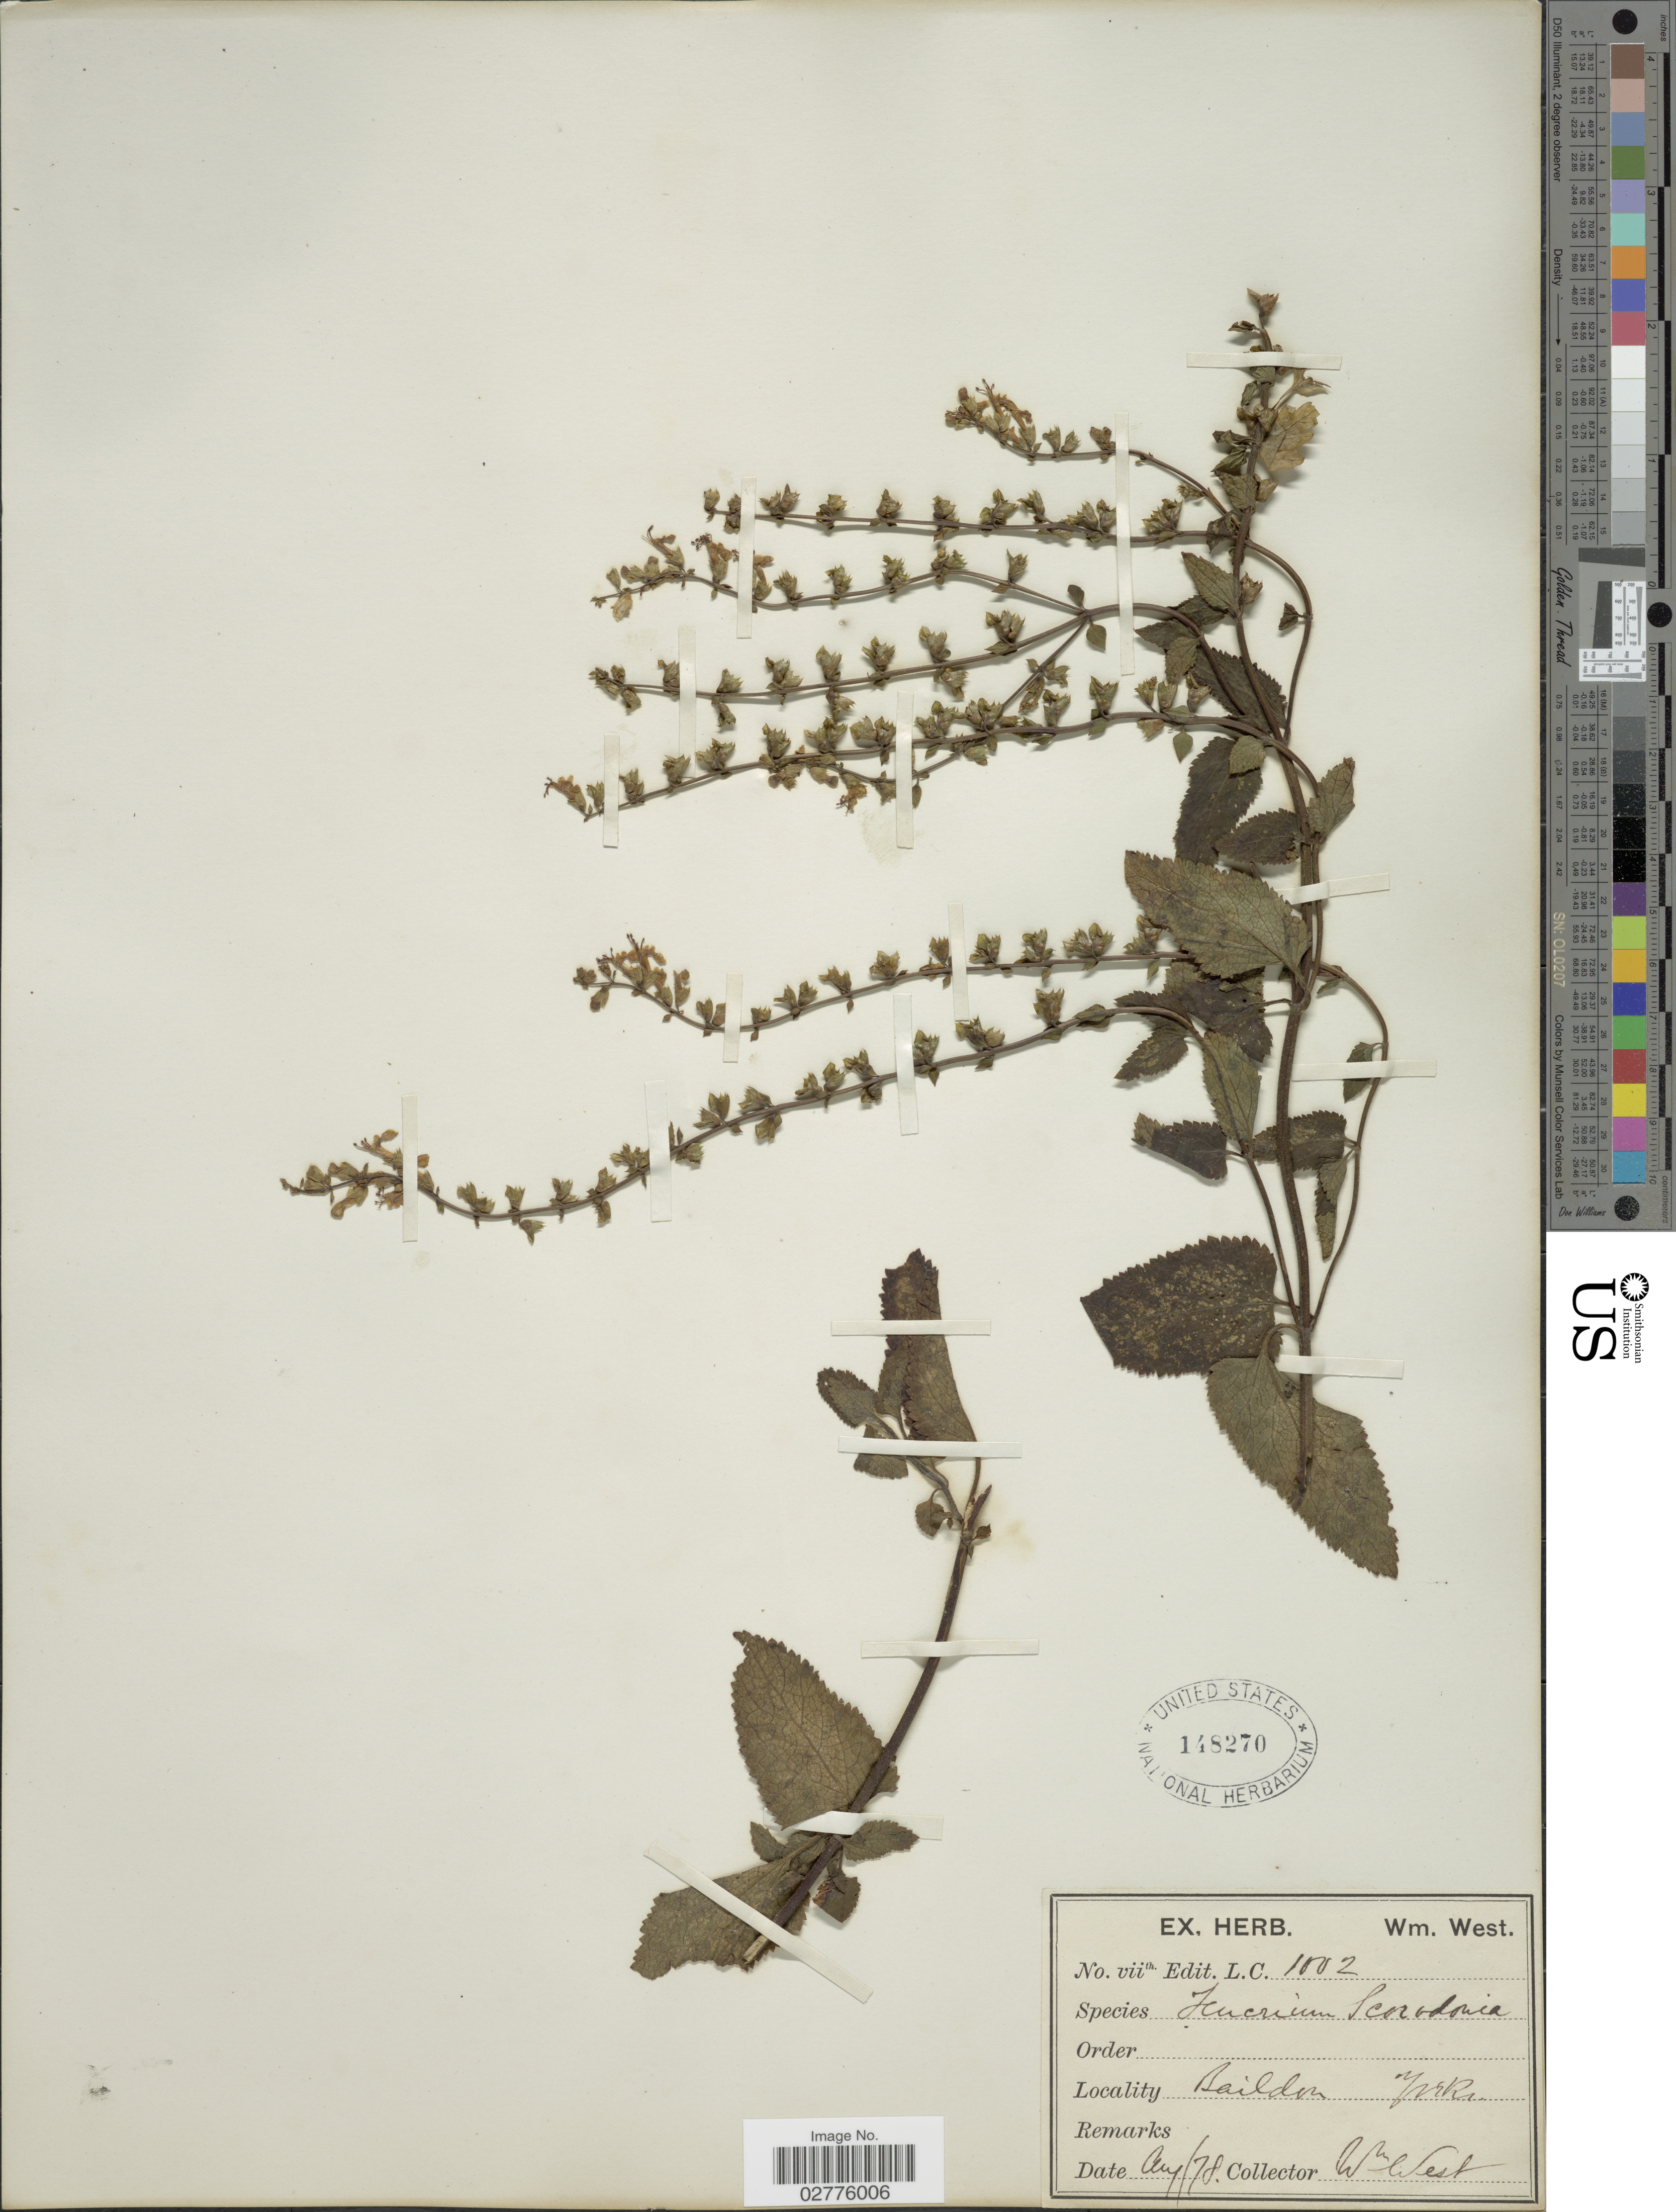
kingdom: Plantae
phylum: Tracheophyta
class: Magnoliopsida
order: Lamiales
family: Lamiaceae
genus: Teucrium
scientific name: Teucrium scorodonia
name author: L.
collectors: W. West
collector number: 1002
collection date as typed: Transcribed d/m/y: /8/78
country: United Kingdom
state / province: England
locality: Baildon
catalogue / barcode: US 148270